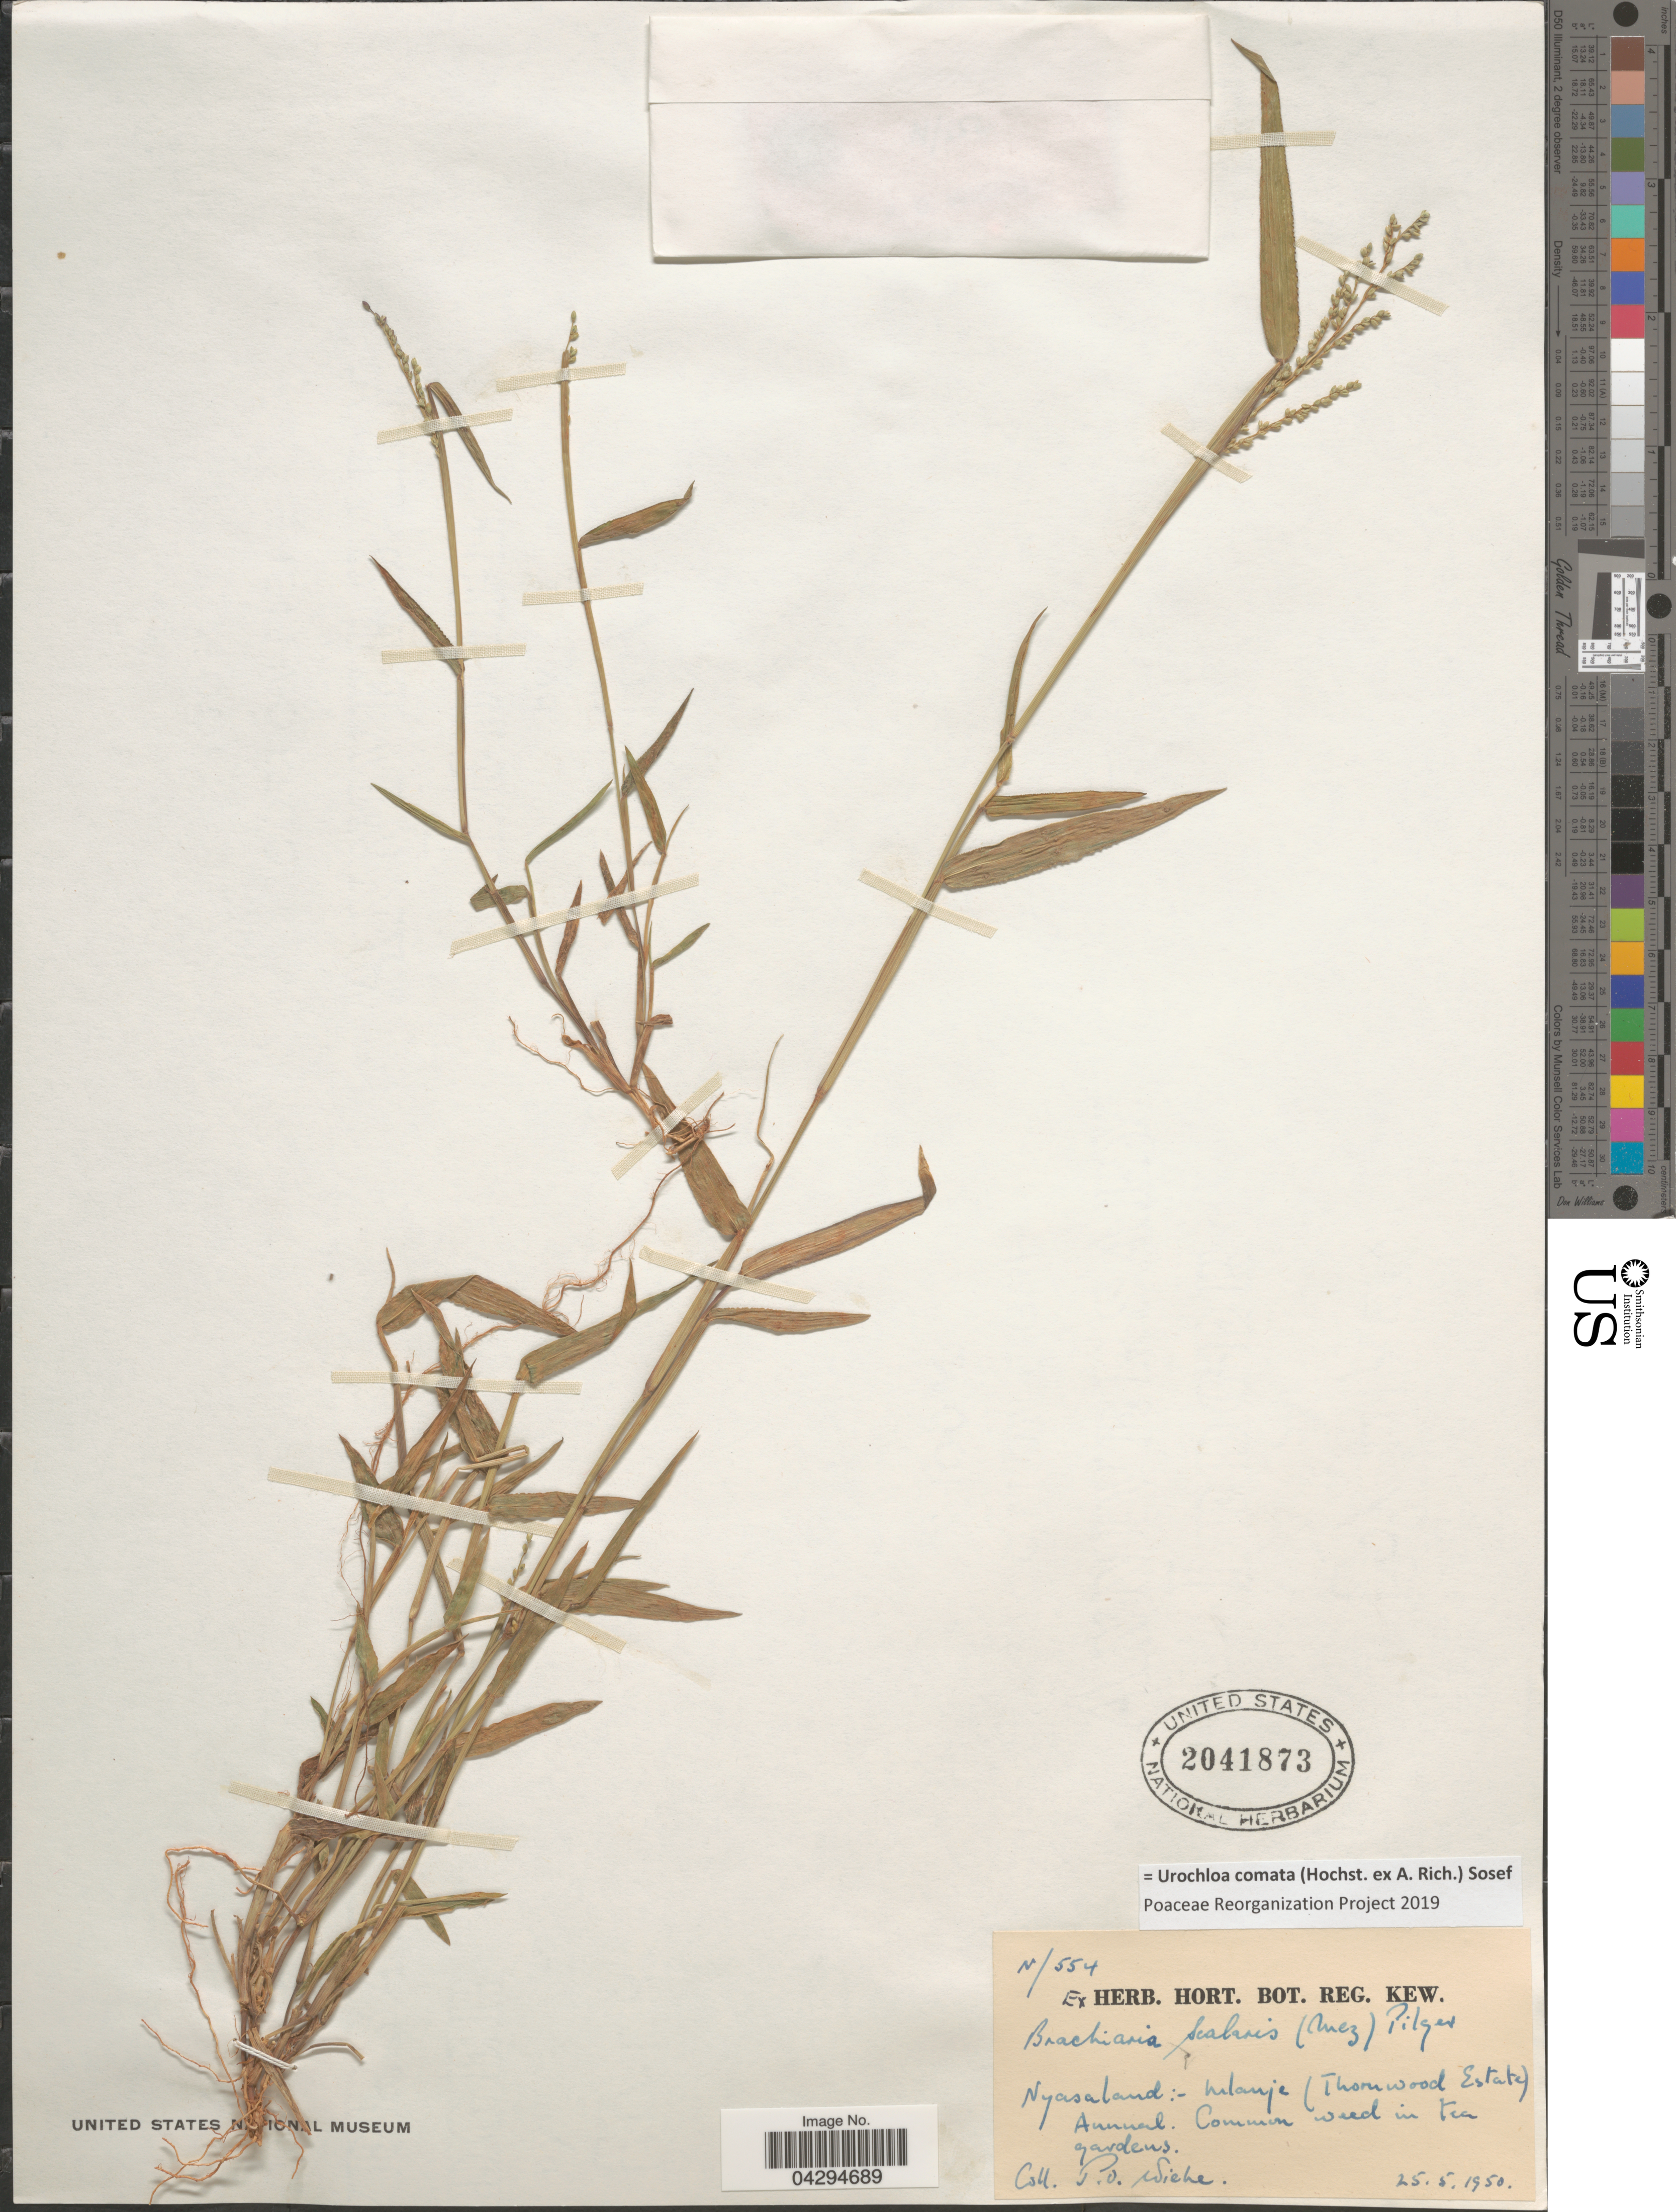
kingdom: Plantae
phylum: Tracheophyta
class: Liliopsida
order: Poales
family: Poaceae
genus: Urochloa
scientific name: Urochloa comata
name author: (Hochst. ex A. Rich.) Sosef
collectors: P. Wiehe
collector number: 554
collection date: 1950-05-25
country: Malawi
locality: Nyasaland: - Mlanje (Thorwood Estate).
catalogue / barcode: US 2041873